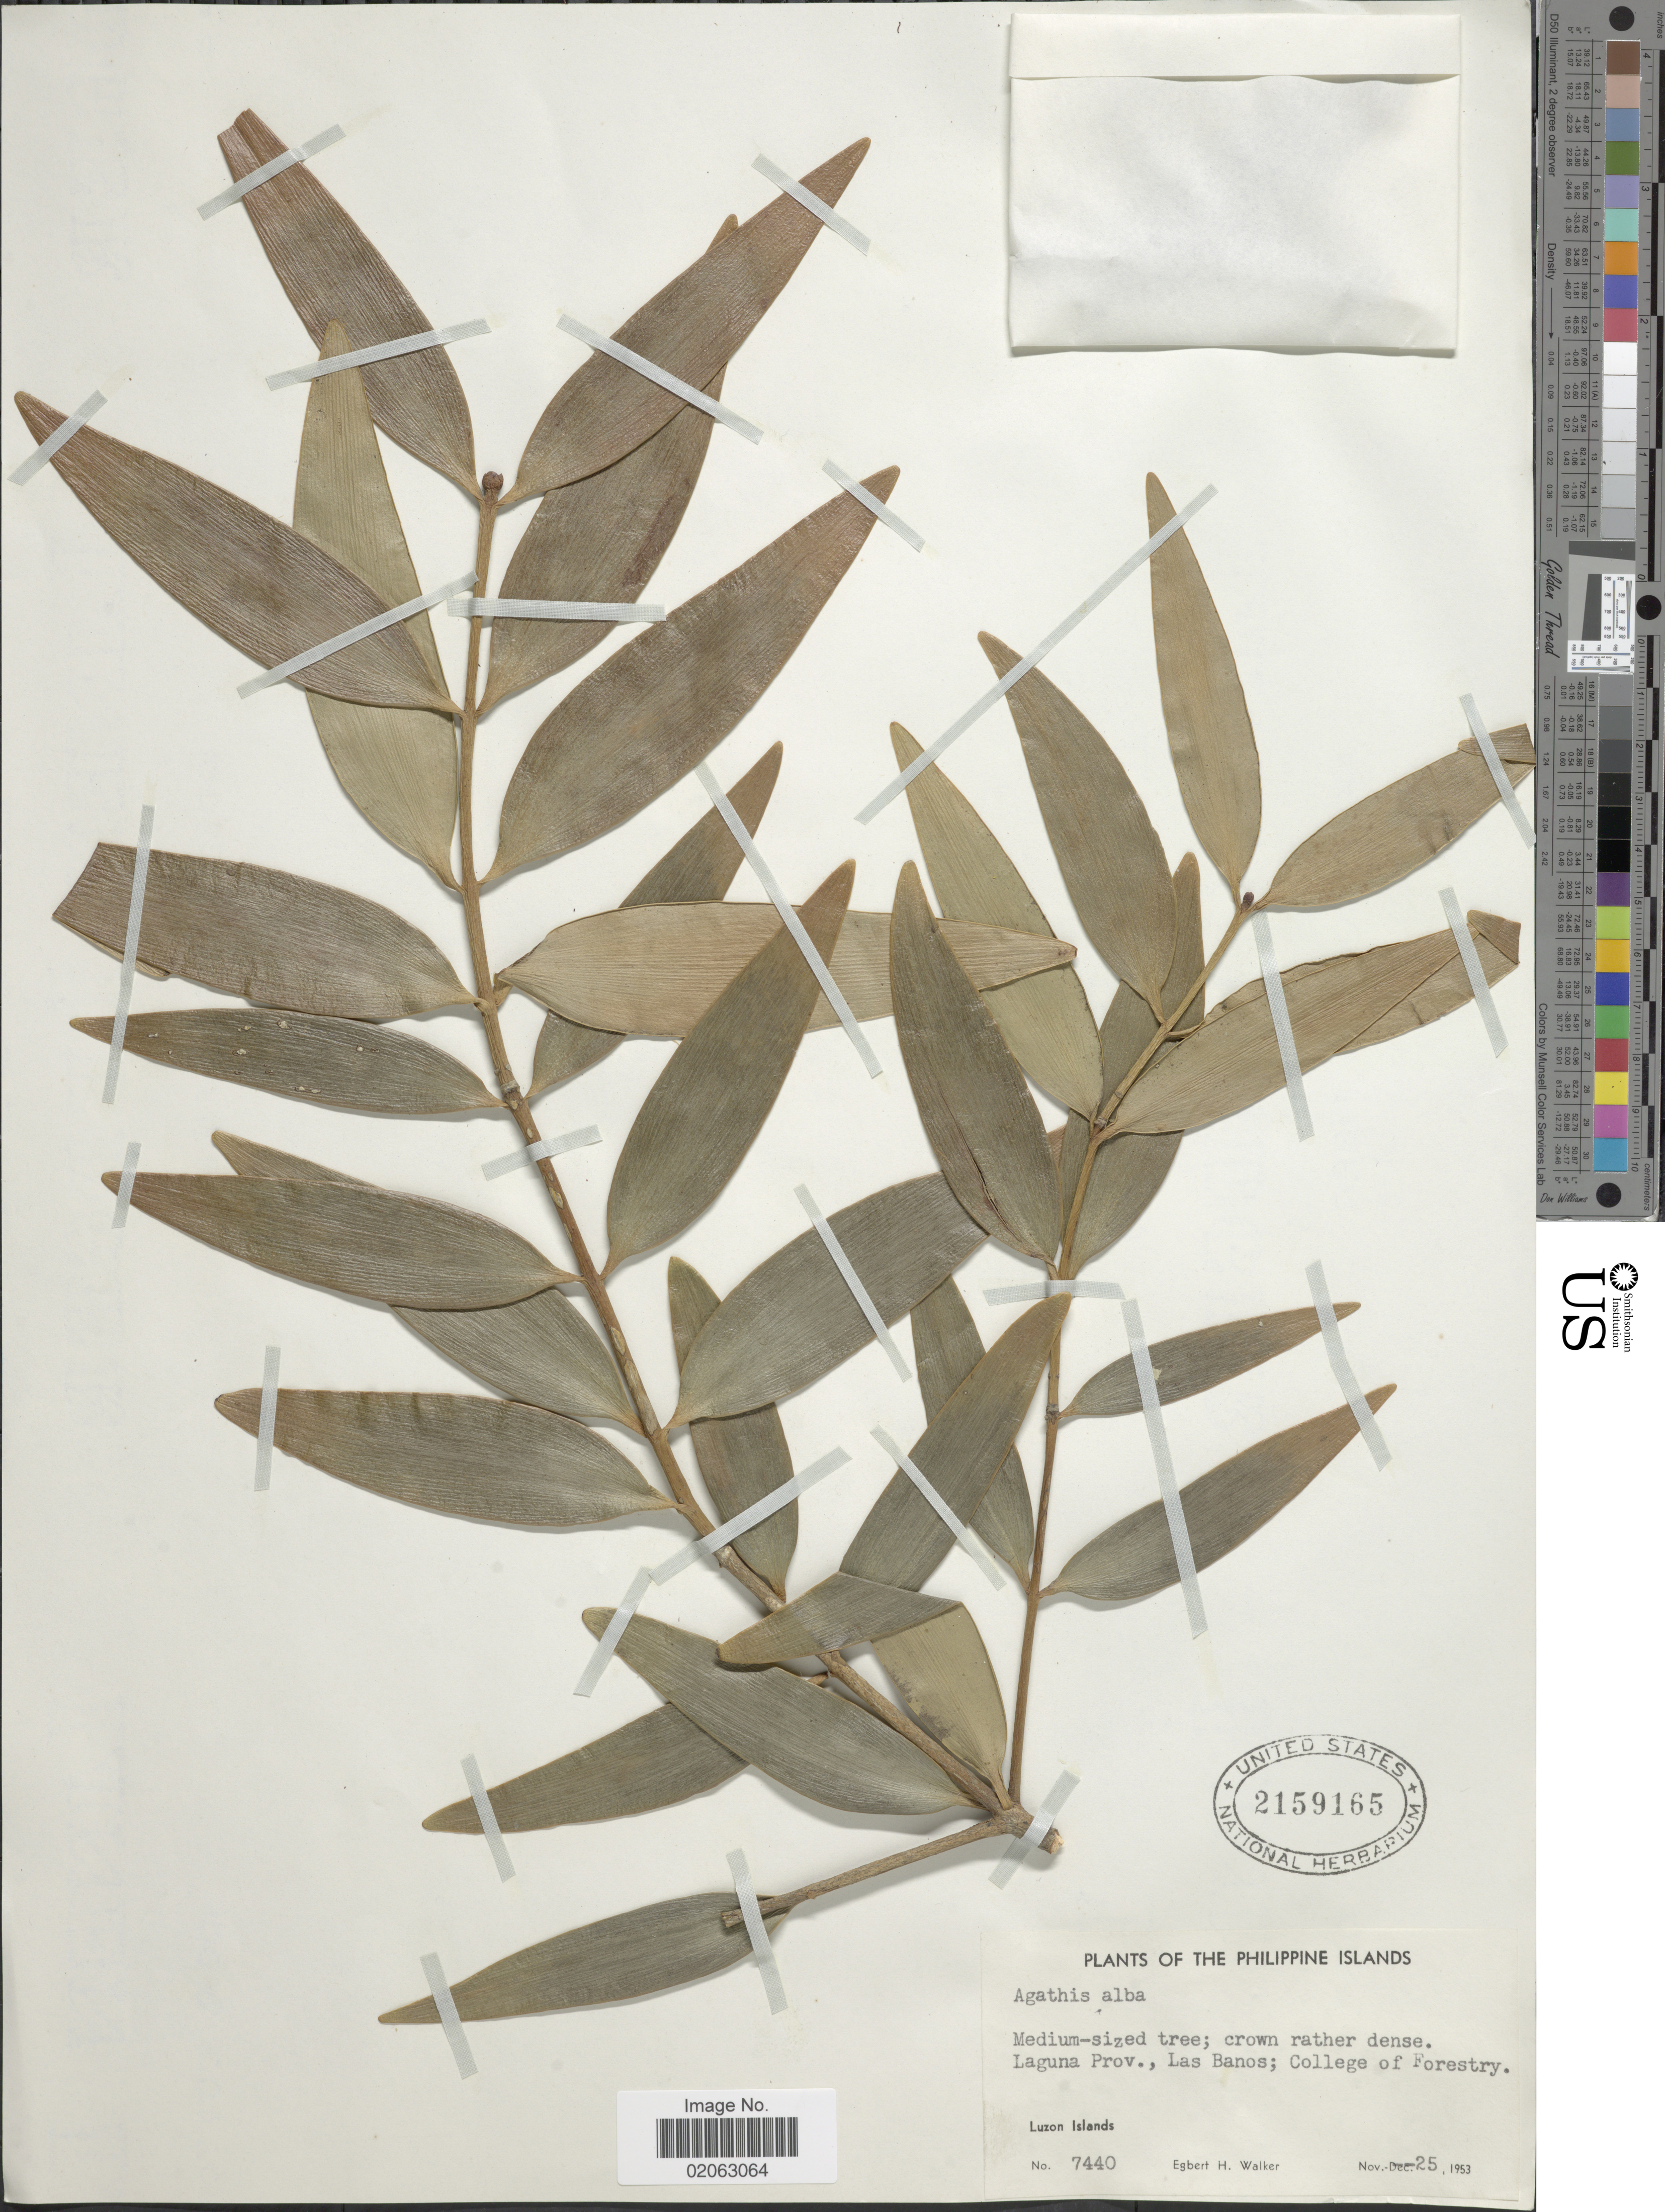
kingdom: Plantae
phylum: Tracheophyta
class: Pinopsida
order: Pinales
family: Araucariaceae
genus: Agathis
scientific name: Agathis dammara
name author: (Lamb.)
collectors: E. H. Walker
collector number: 7440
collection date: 1953-11-25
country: Philippines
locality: Laguna Prov., Las Banos; College of Forestry, Luzon Islands.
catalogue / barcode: US 2159165